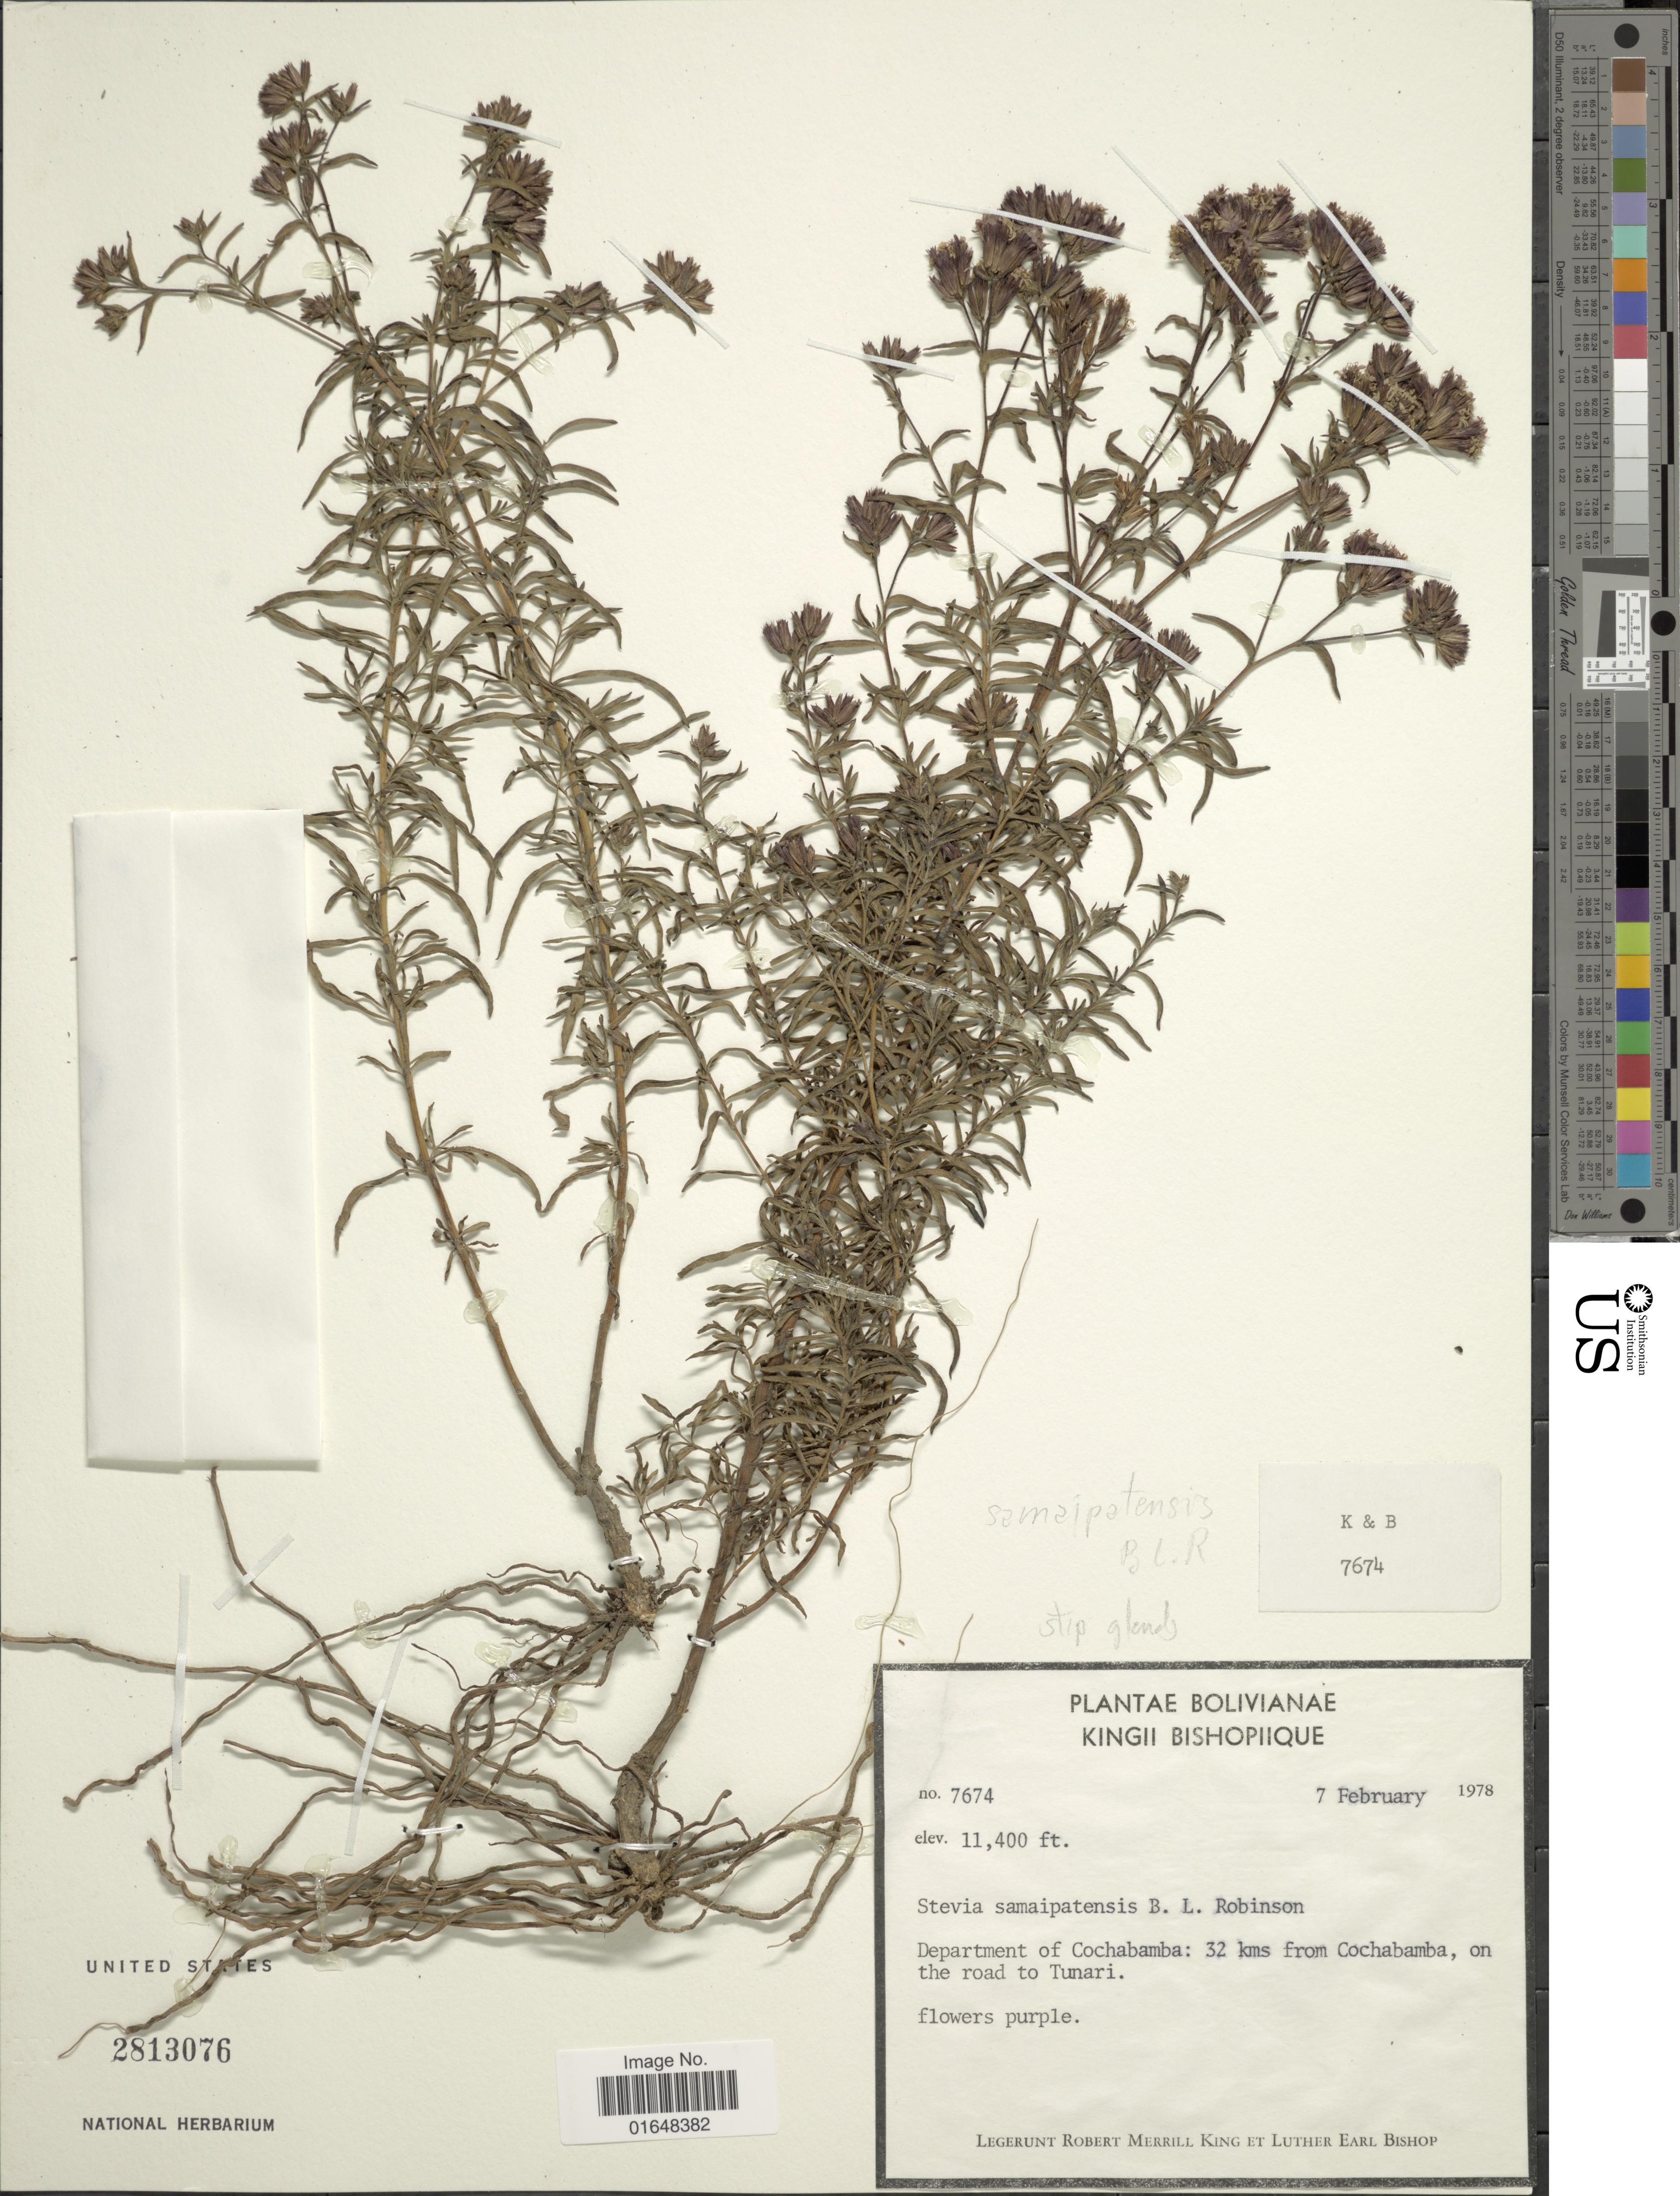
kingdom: Plantae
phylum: Tracheophyta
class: Magnoliopsida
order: Asterales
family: Asteraceae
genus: Stevia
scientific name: Stevia maimarensis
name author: (Hieron.) Cabrera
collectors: R. M. King & L. E. Bishop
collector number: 7674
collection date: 1978-02-07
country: Bolivia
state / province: Cochabamba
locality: Department of Cochabamba: 32 kms from Cochabamba, on the road to Tuanri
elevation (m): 3475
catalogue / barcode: US 2813076